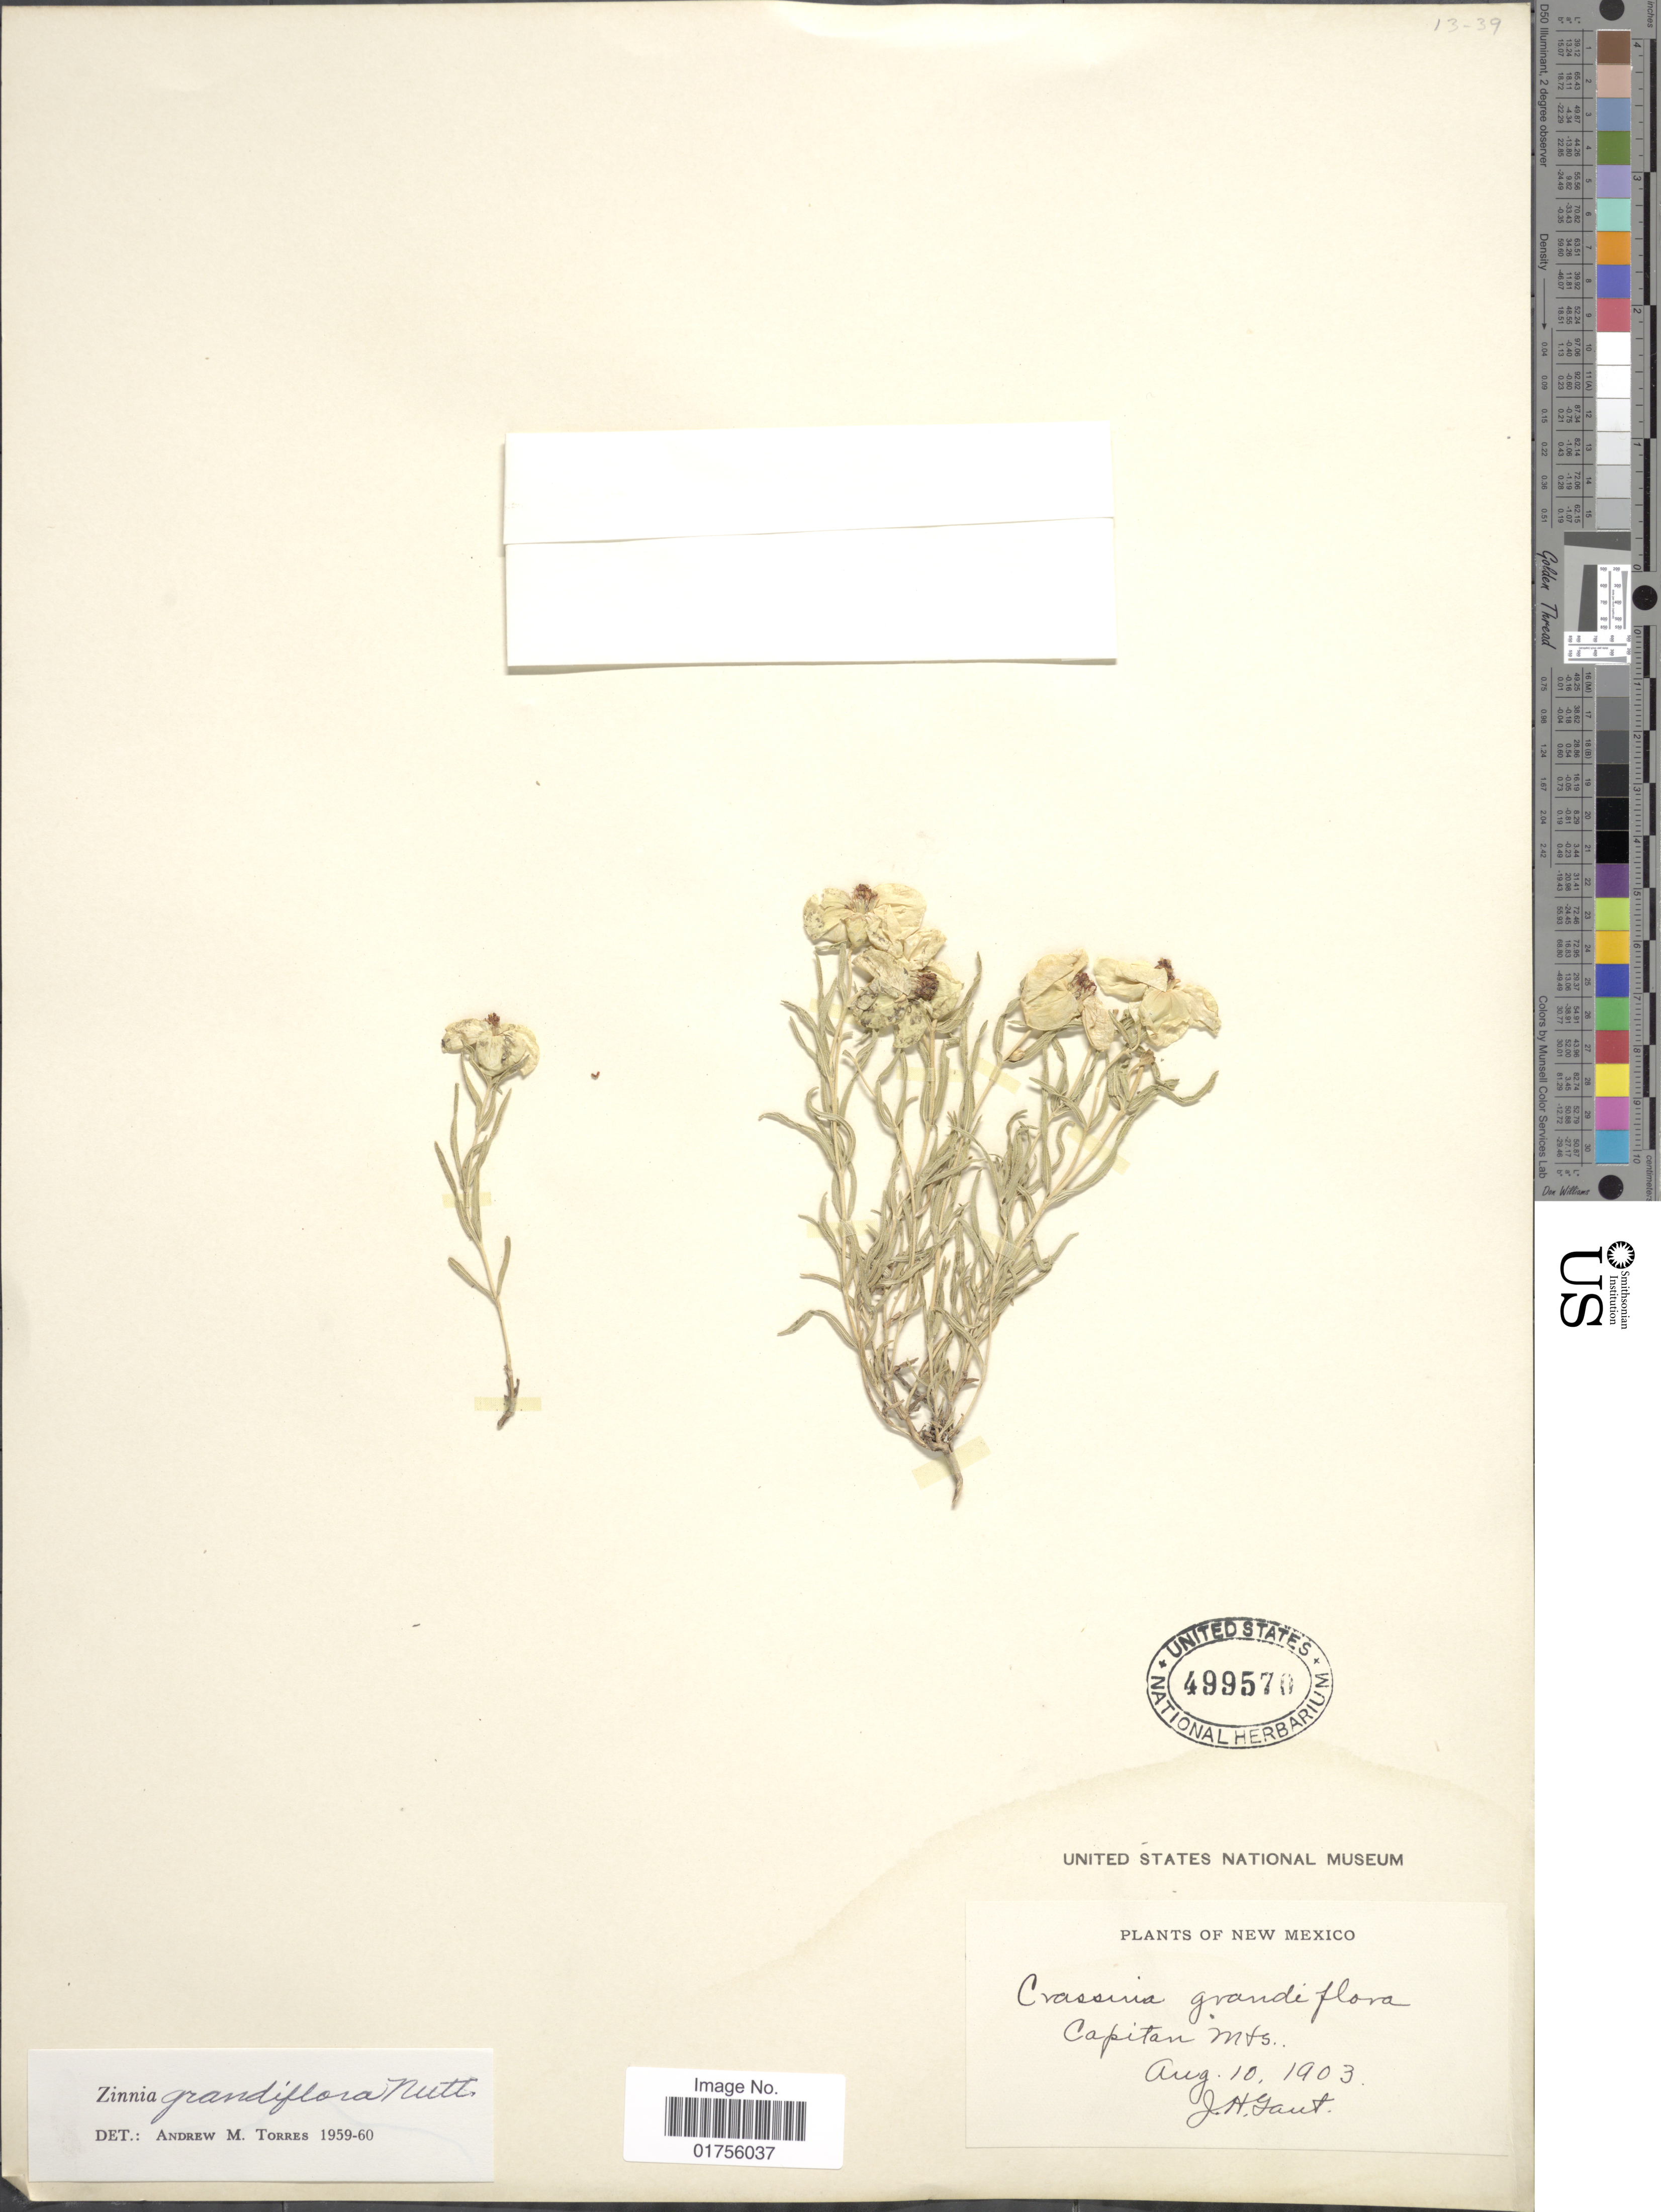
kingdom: Plantae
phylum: Tracheophyta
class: Magnoliopsida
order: Asterales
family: Asteraceae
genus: Zinnia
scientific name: Zinnia grandiflora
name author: Nutt.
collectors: J. Gaut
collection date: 1903-08-10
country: United States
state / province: New Mexico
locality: Capitan Mts.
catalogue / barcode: US 499570